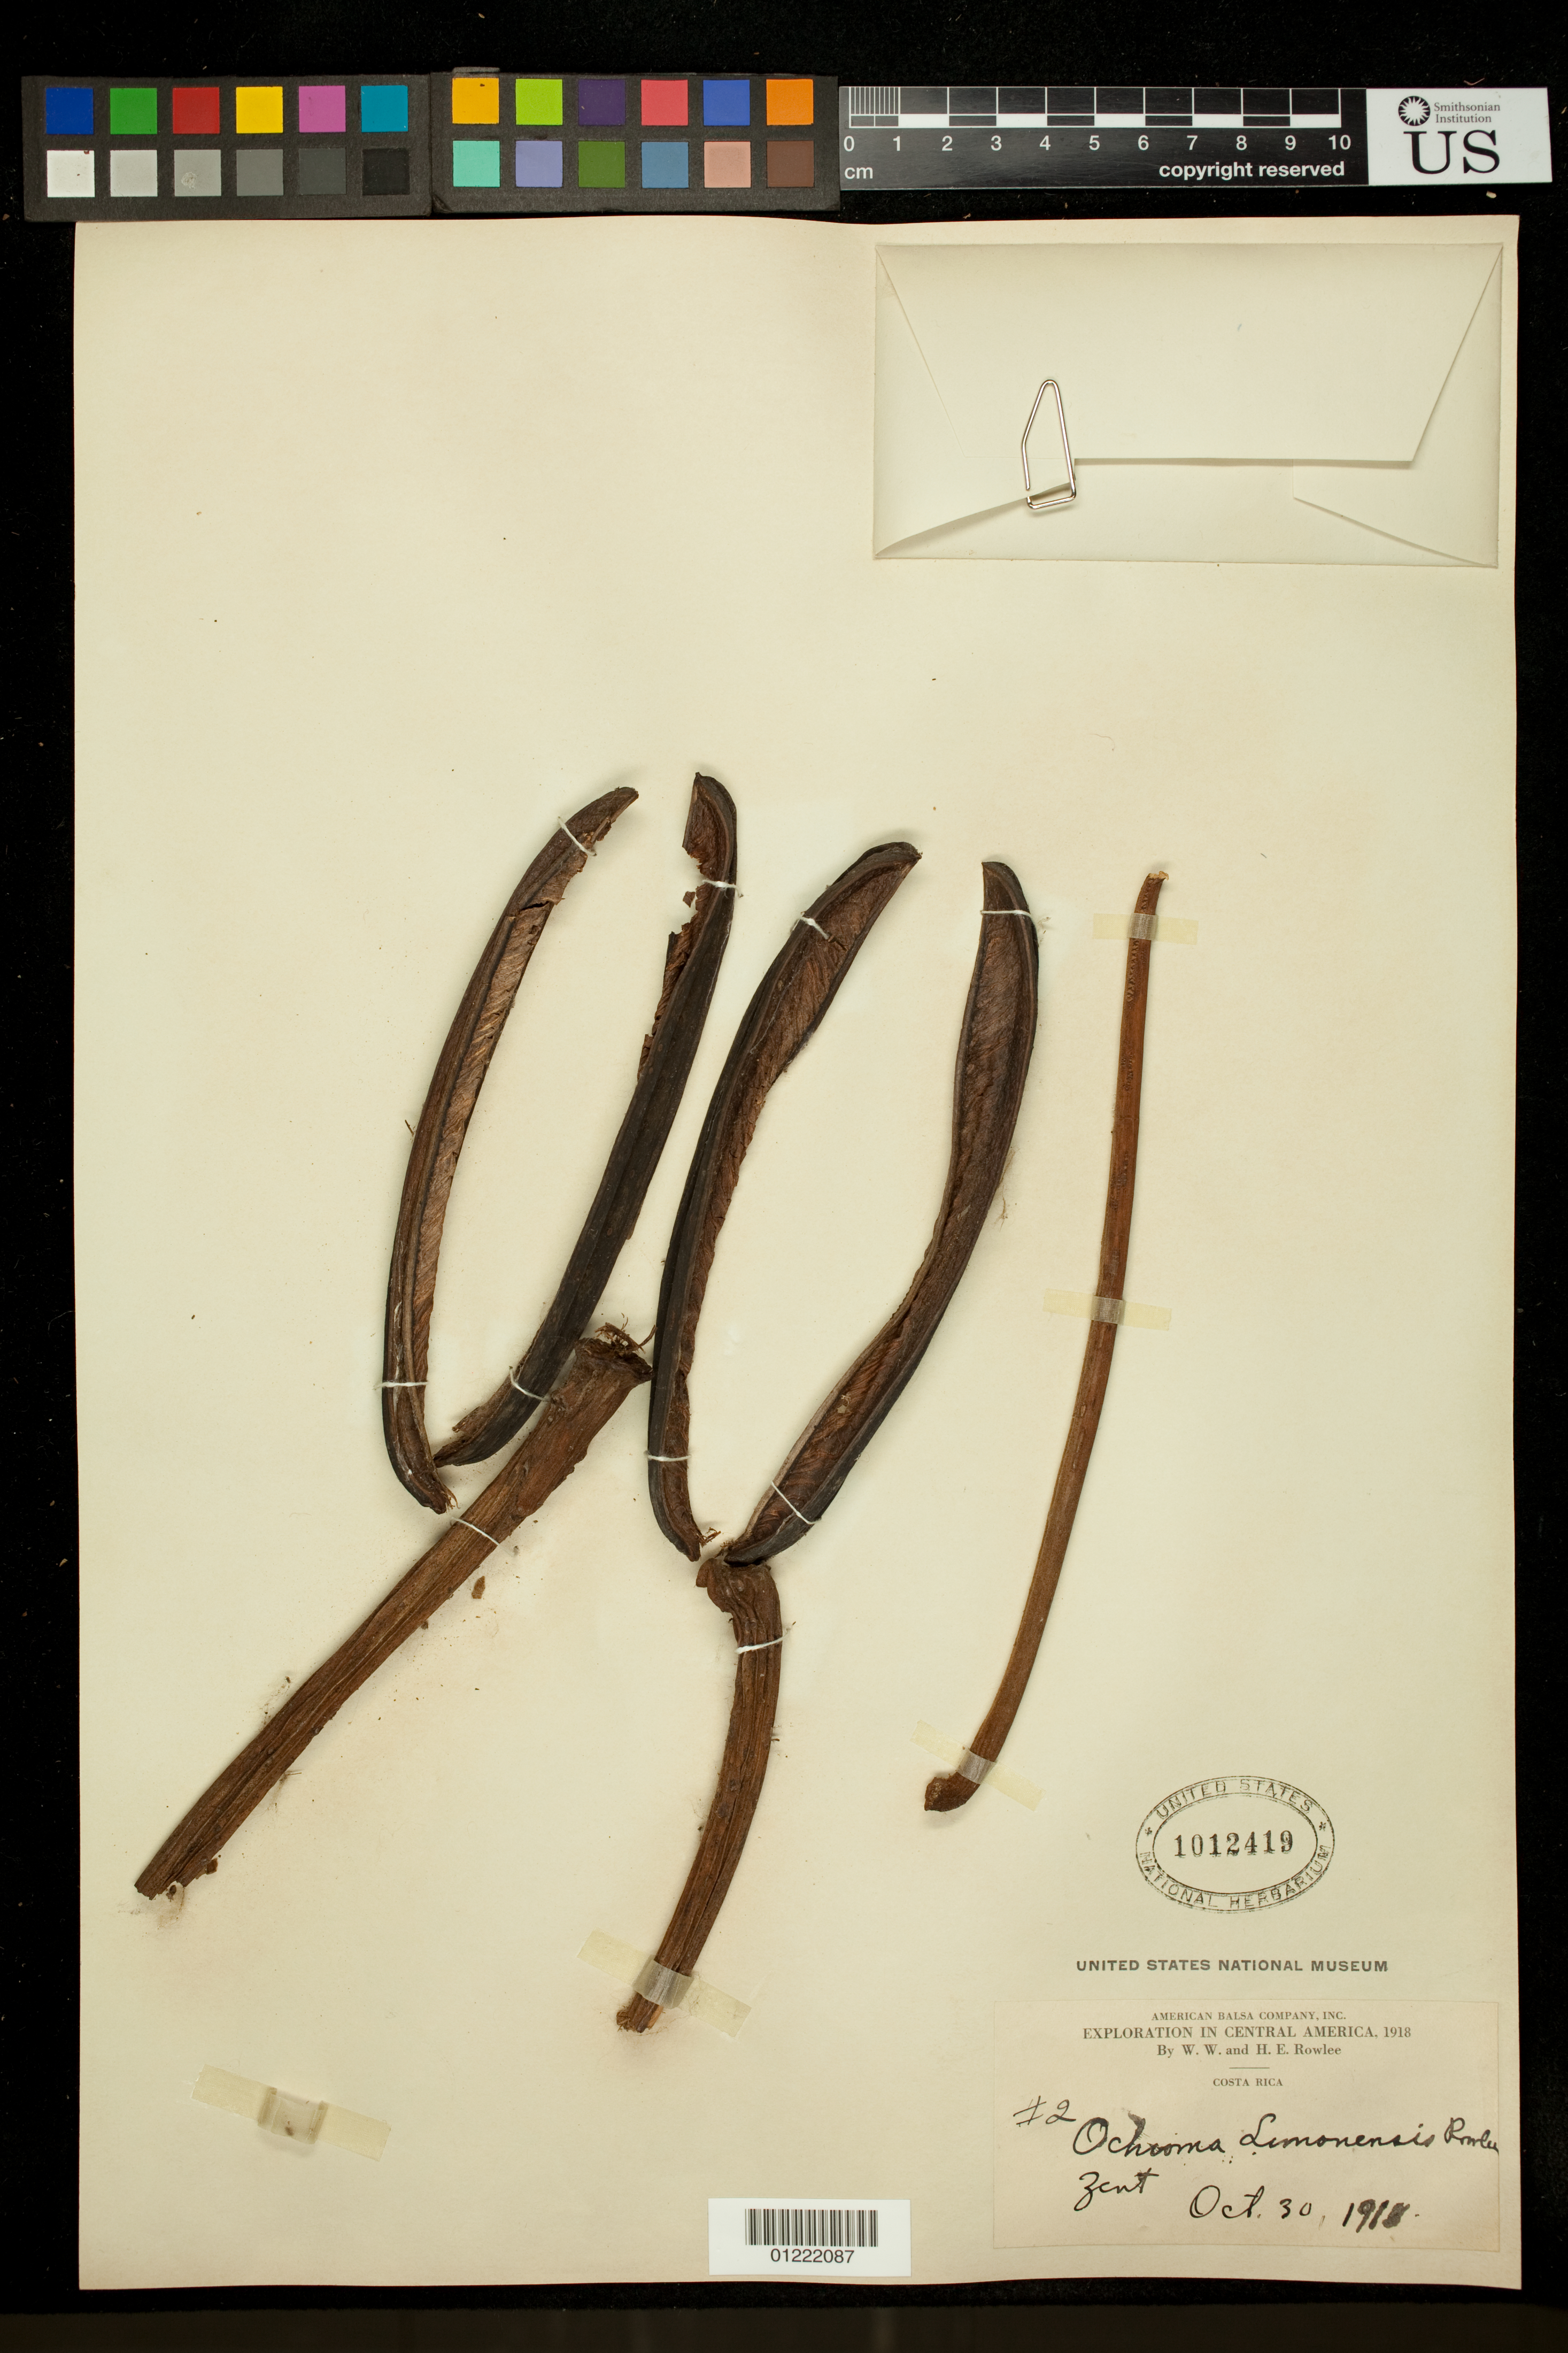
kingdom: Plantae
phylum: Tracheophyta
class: Magnoliopsida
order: Malvales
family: Malvaceae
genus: Ochroma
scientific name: Ochroma pyramidale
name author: (Cav. ex Lam.) Urb.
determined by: Dorr, L. J., (BOT), Smithsonian Institution - National Museum of Natural History (UNITED STATES)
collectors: W. W. Rowlee & H. E. Rowlee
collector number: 2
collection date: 1918-10-30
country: Costa Rica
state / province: Limón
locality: Zent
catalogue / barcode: US 1012419